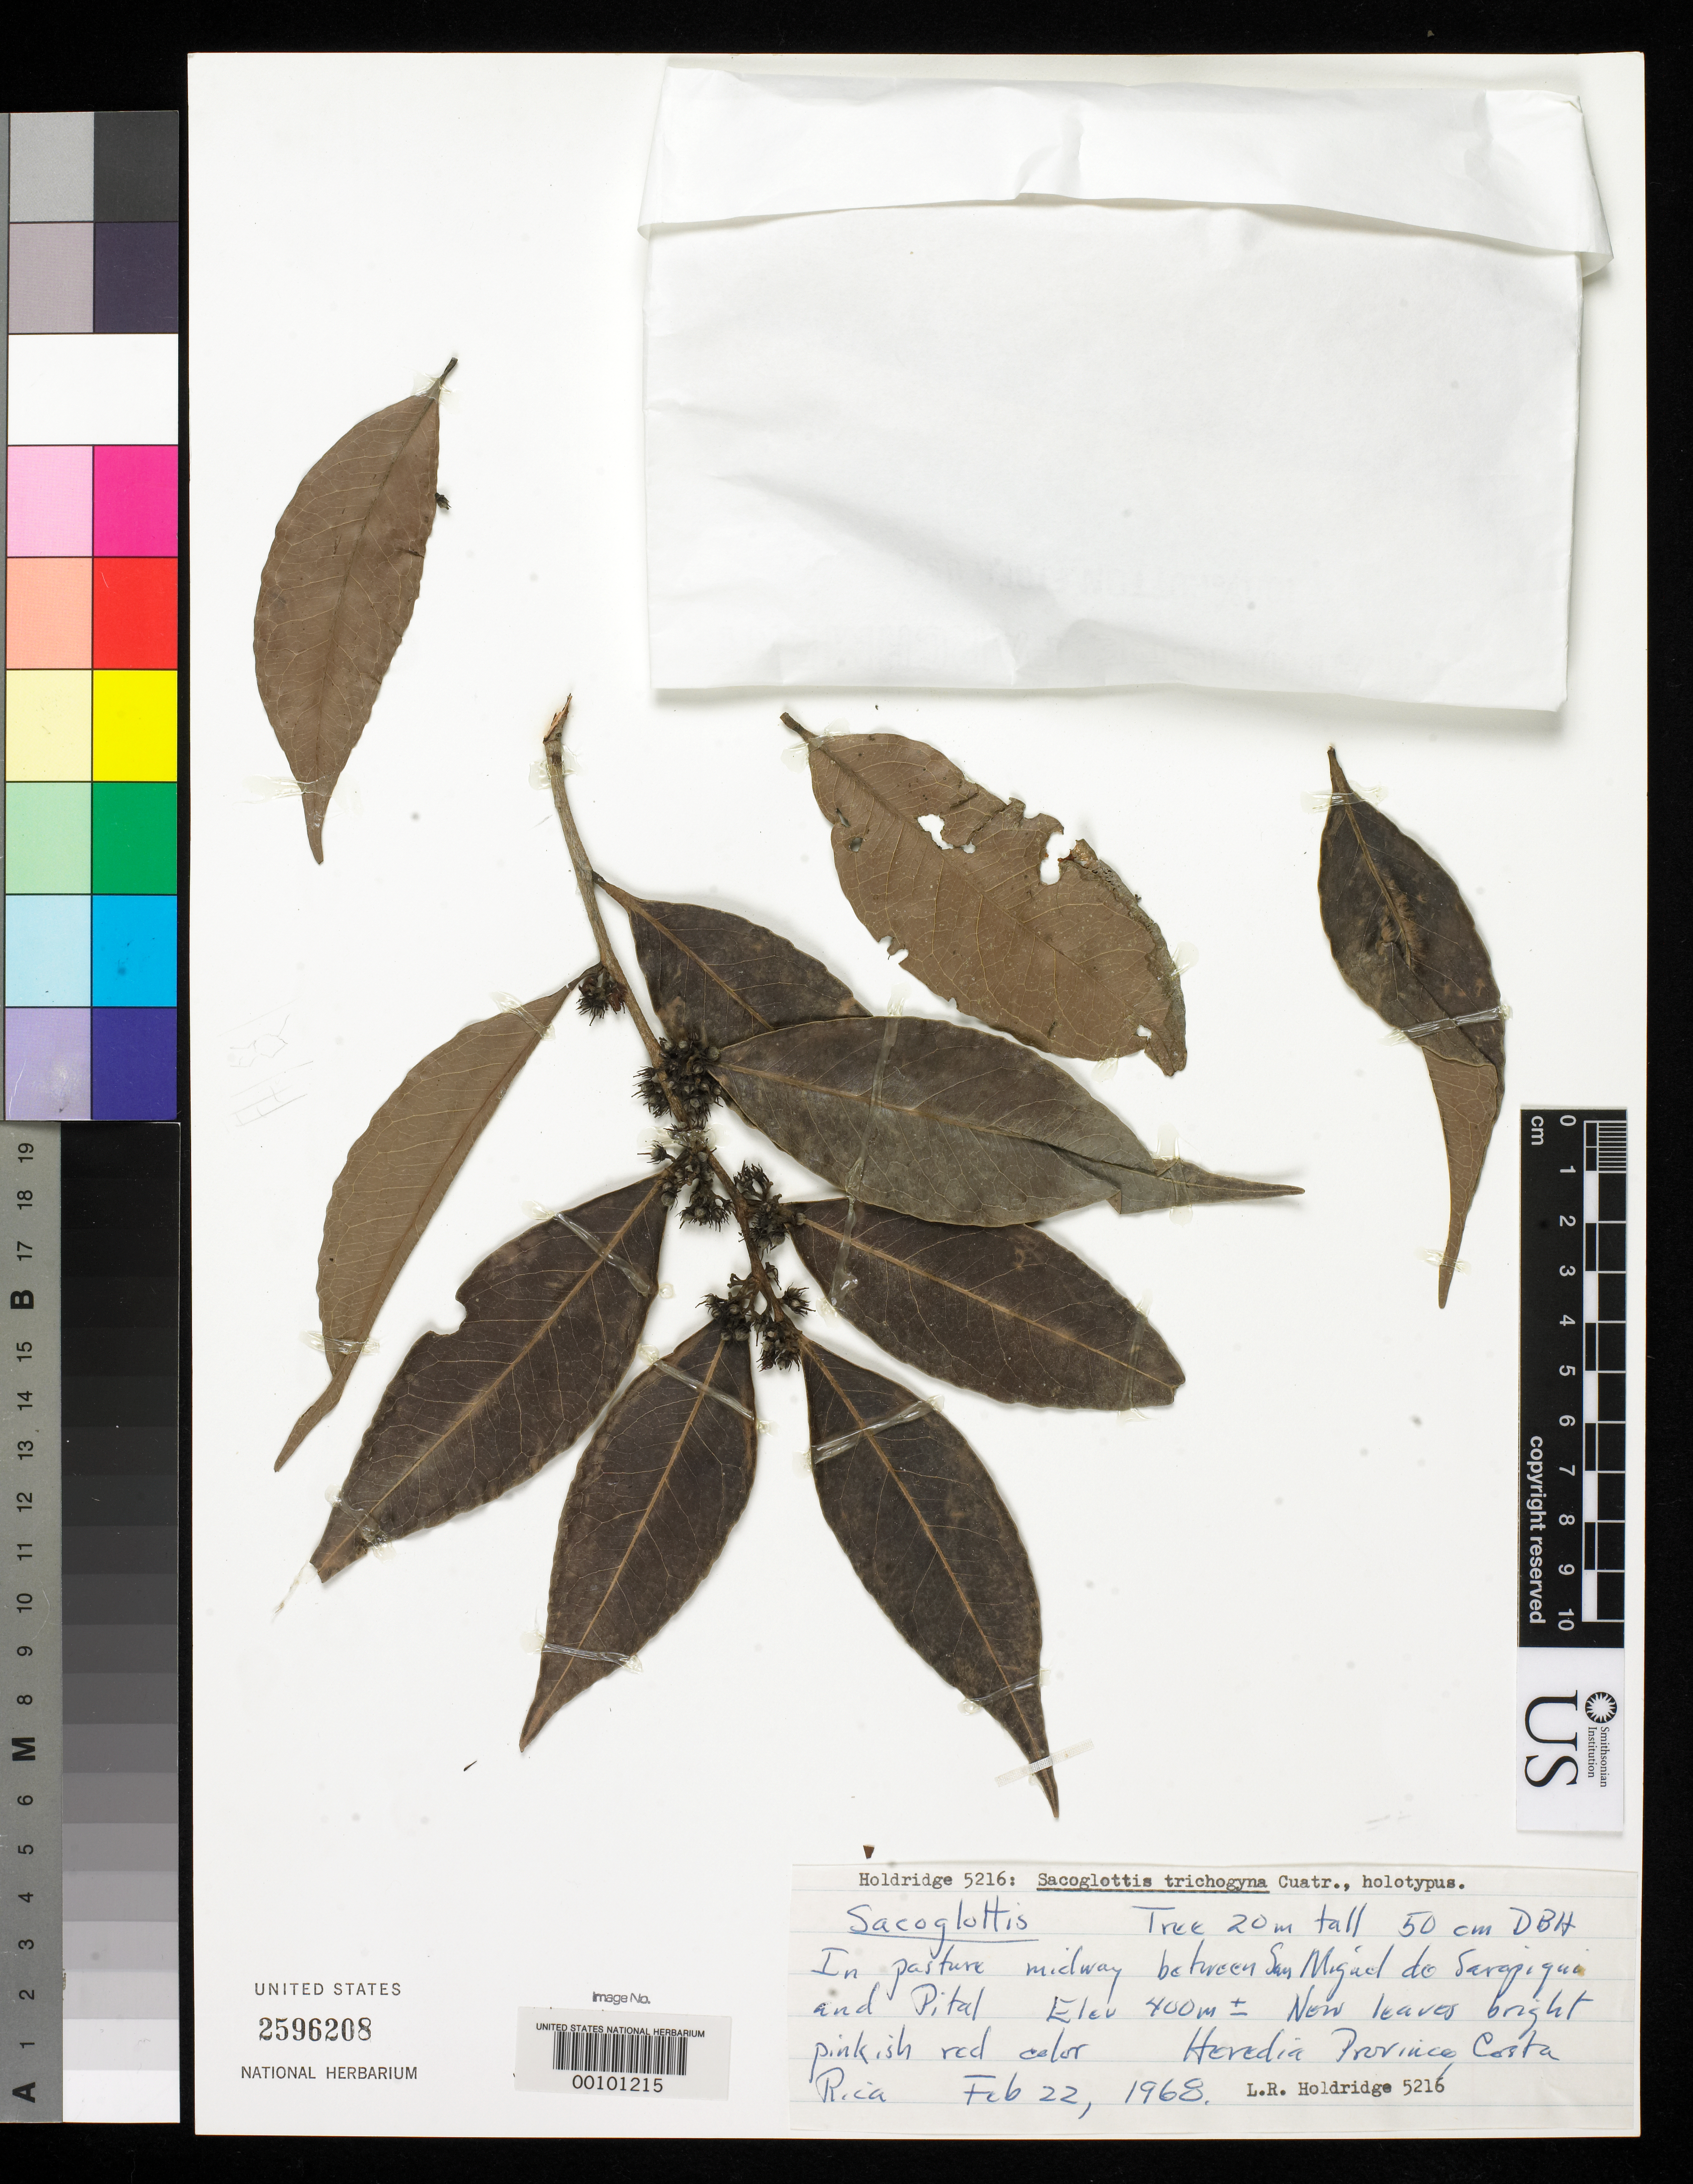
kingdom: Plantae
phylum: Tracheophyta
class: Magnoliopsida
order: Malpighiales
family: Humiriaceae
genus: Sacoglottis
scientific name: Sacoglottis trichogyna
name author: Cuatrec.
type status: Holotype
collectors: L. Holdridge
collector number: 5216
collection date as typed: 22 Feb 1968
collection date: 1968-02-22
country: Costa Rica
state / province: Heredia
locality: Between San Miguel de Sarapiqui and Pital.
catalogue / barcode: US 2596208